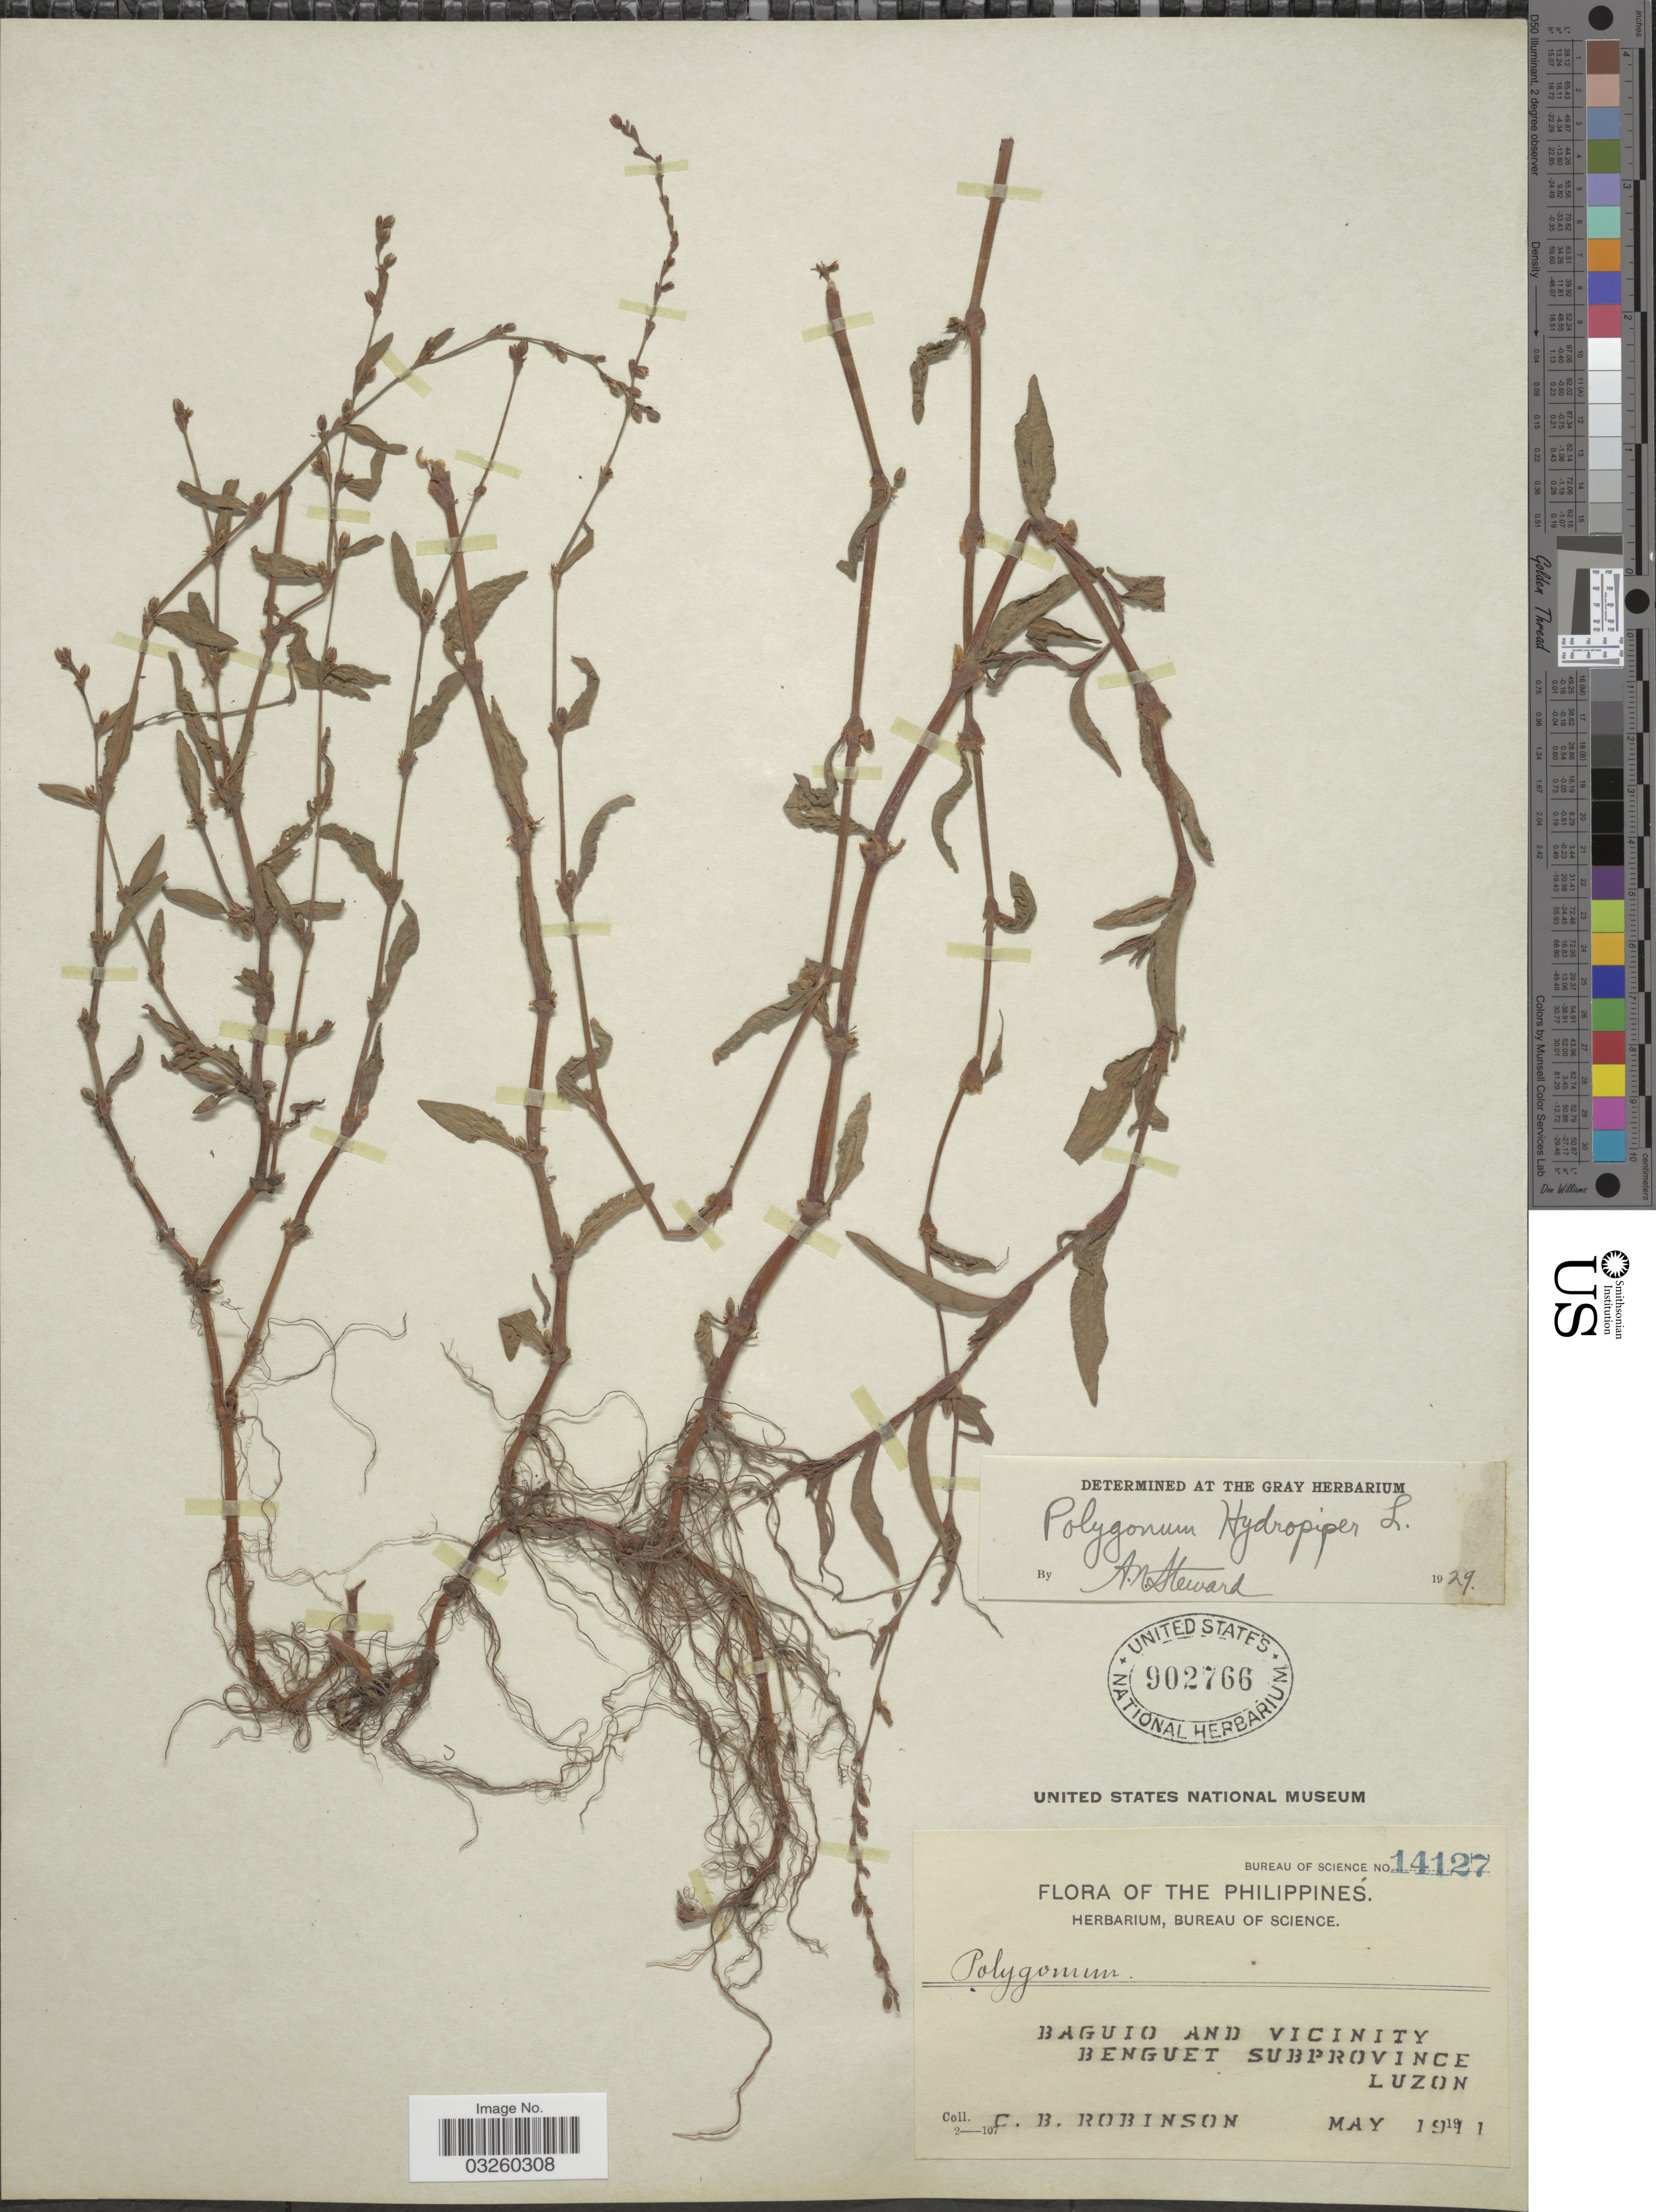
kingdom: Plantae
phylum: Tracheophyta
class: Magnoliopsida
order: Caryophyllales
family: Polygonaceae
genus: Polygonum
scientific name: Polygonum hydropiper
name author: L.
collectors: C. Robinson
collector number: Bureau of Science 14127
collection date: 1911-05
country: Philippines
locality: Baguio and vicinity. Benguet Subprovince. Luzon.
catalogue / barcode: US 902766